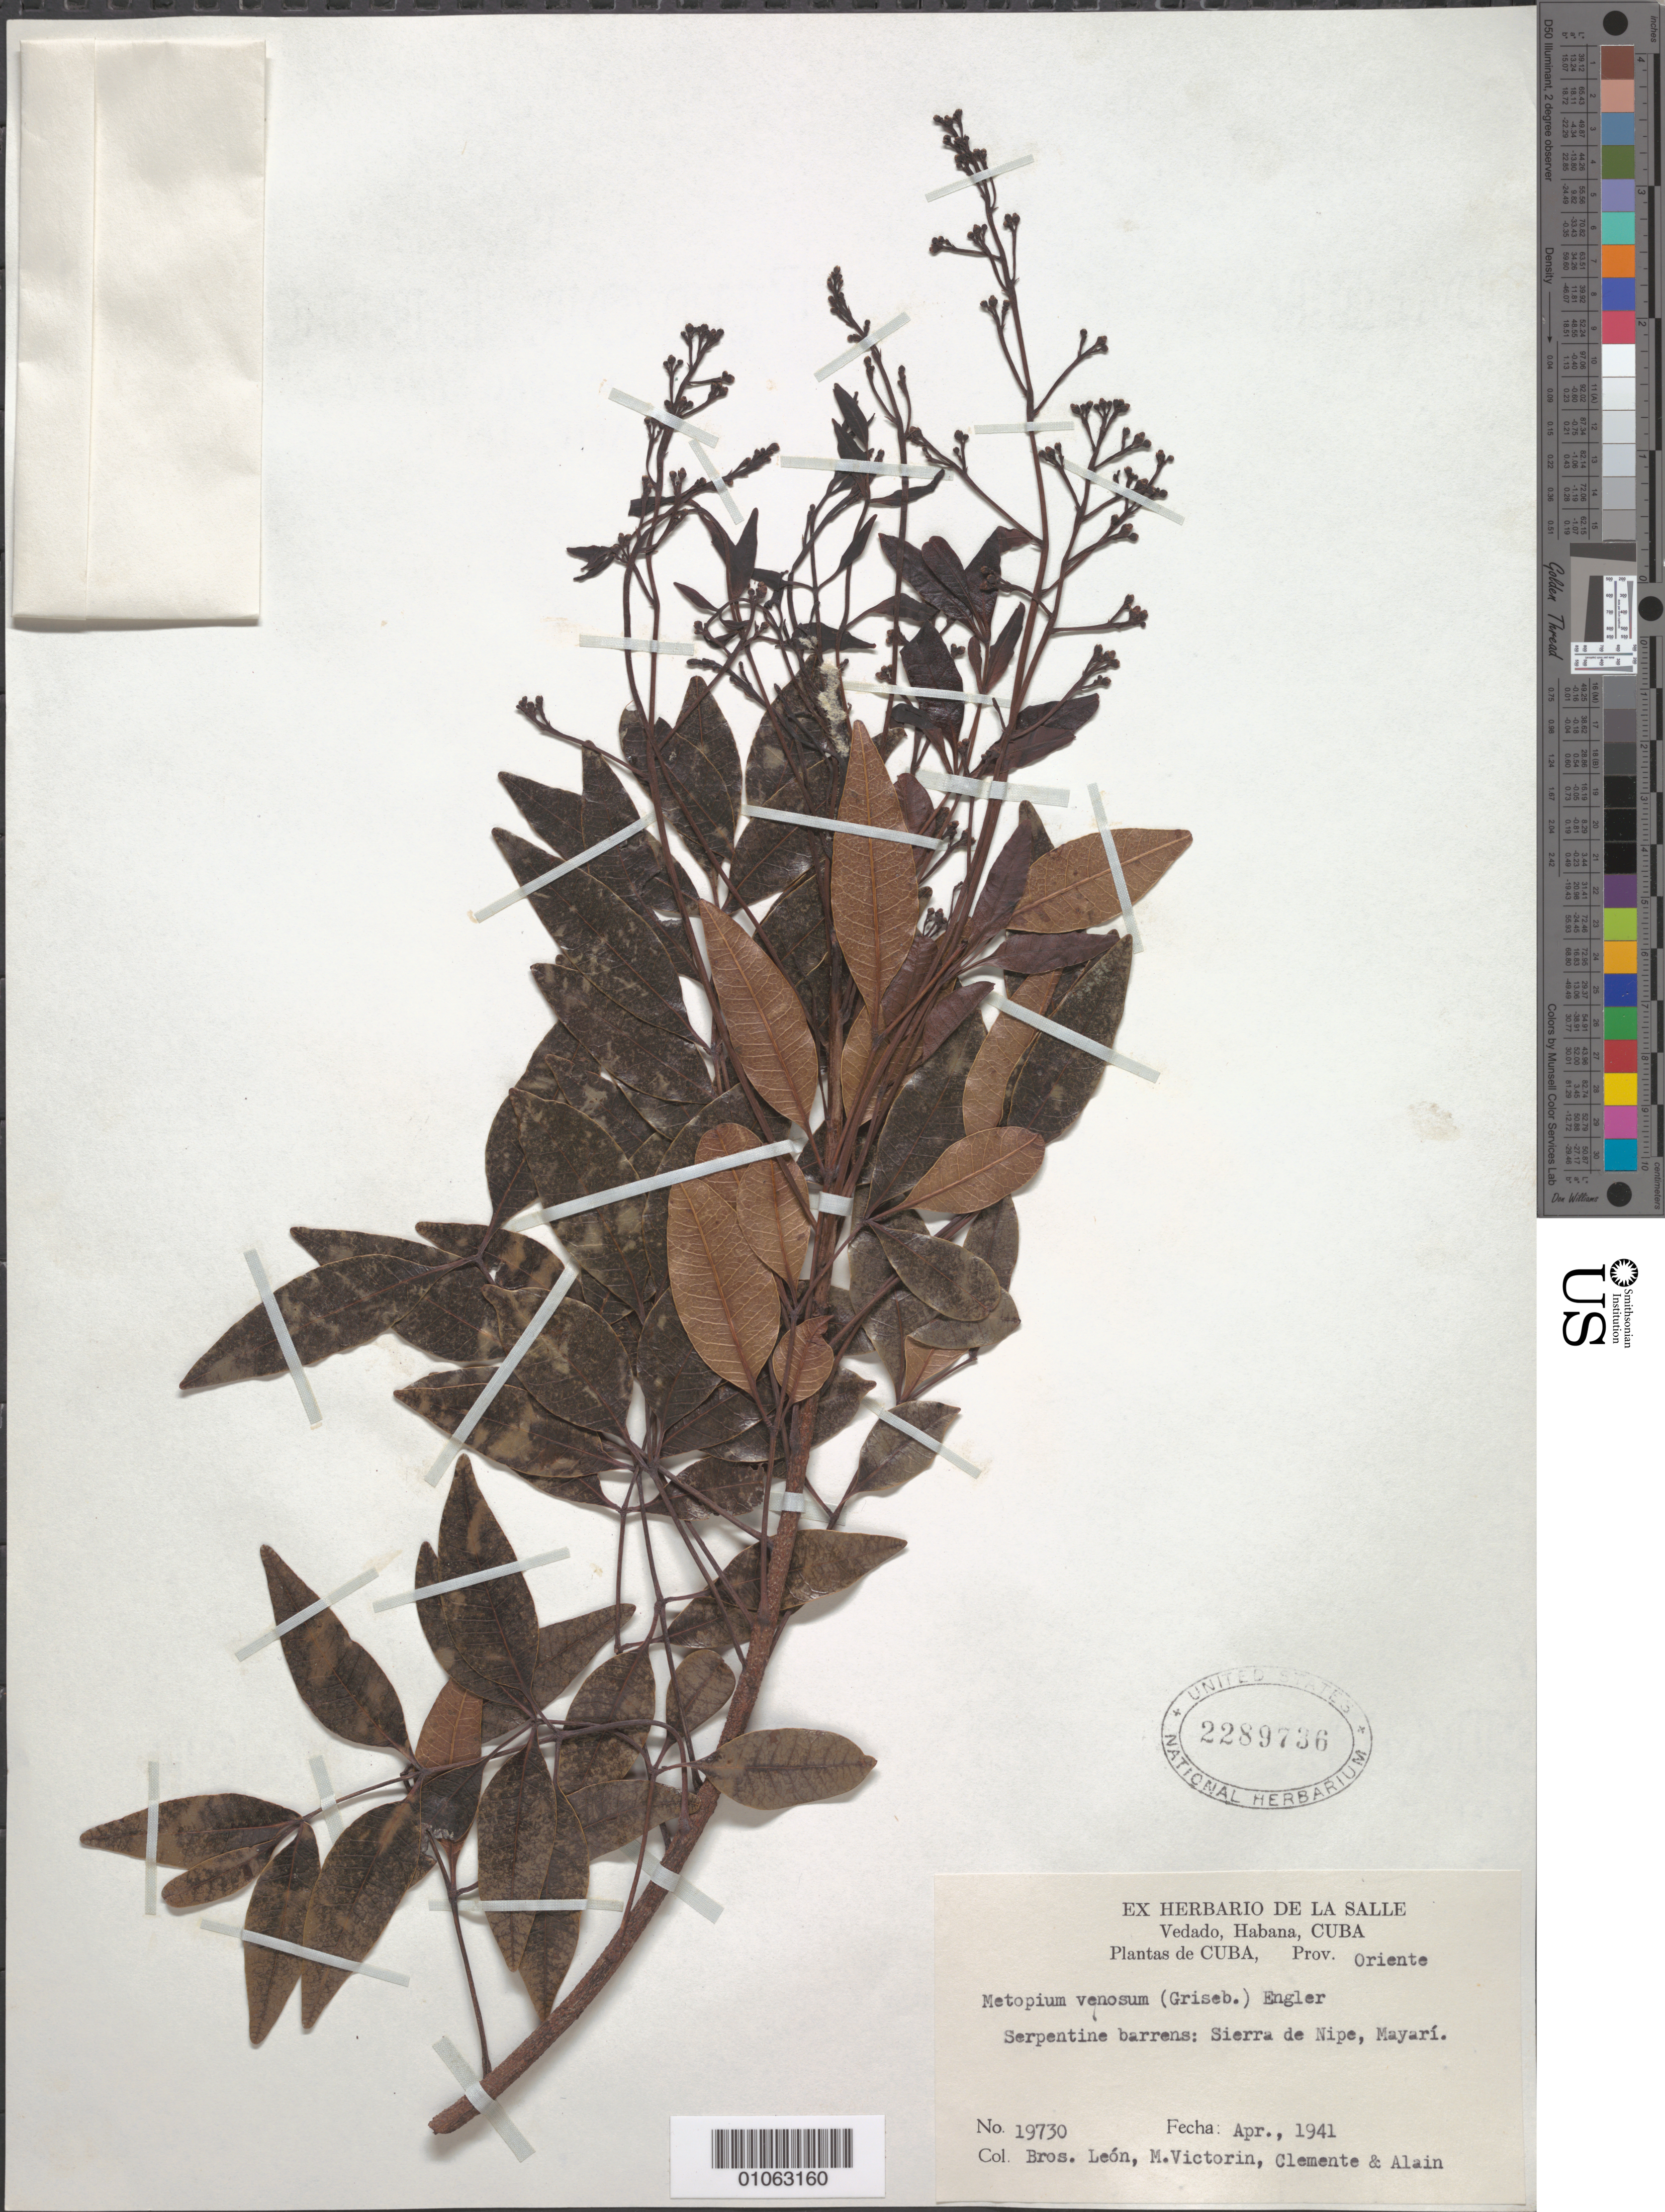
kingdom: Plantae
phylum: Tracheophyta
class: Magnoliopsida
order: Sapindales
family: Anacardiaceae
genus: Metopium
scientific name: Metopium venosum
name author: (Griseb.) Engl.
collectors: Bro. León, F. Victorin, Bro. Clemente & A. H. Liogier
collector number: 19730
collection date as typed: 01 Apr 1941 to 30 Apr 1941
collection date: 1941-04-01/1941-04-30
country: Cuba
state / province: Holguín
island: Cuba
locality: Serpentine barrens: Sierra de Nipe, Mayari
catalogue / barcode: US 2289736